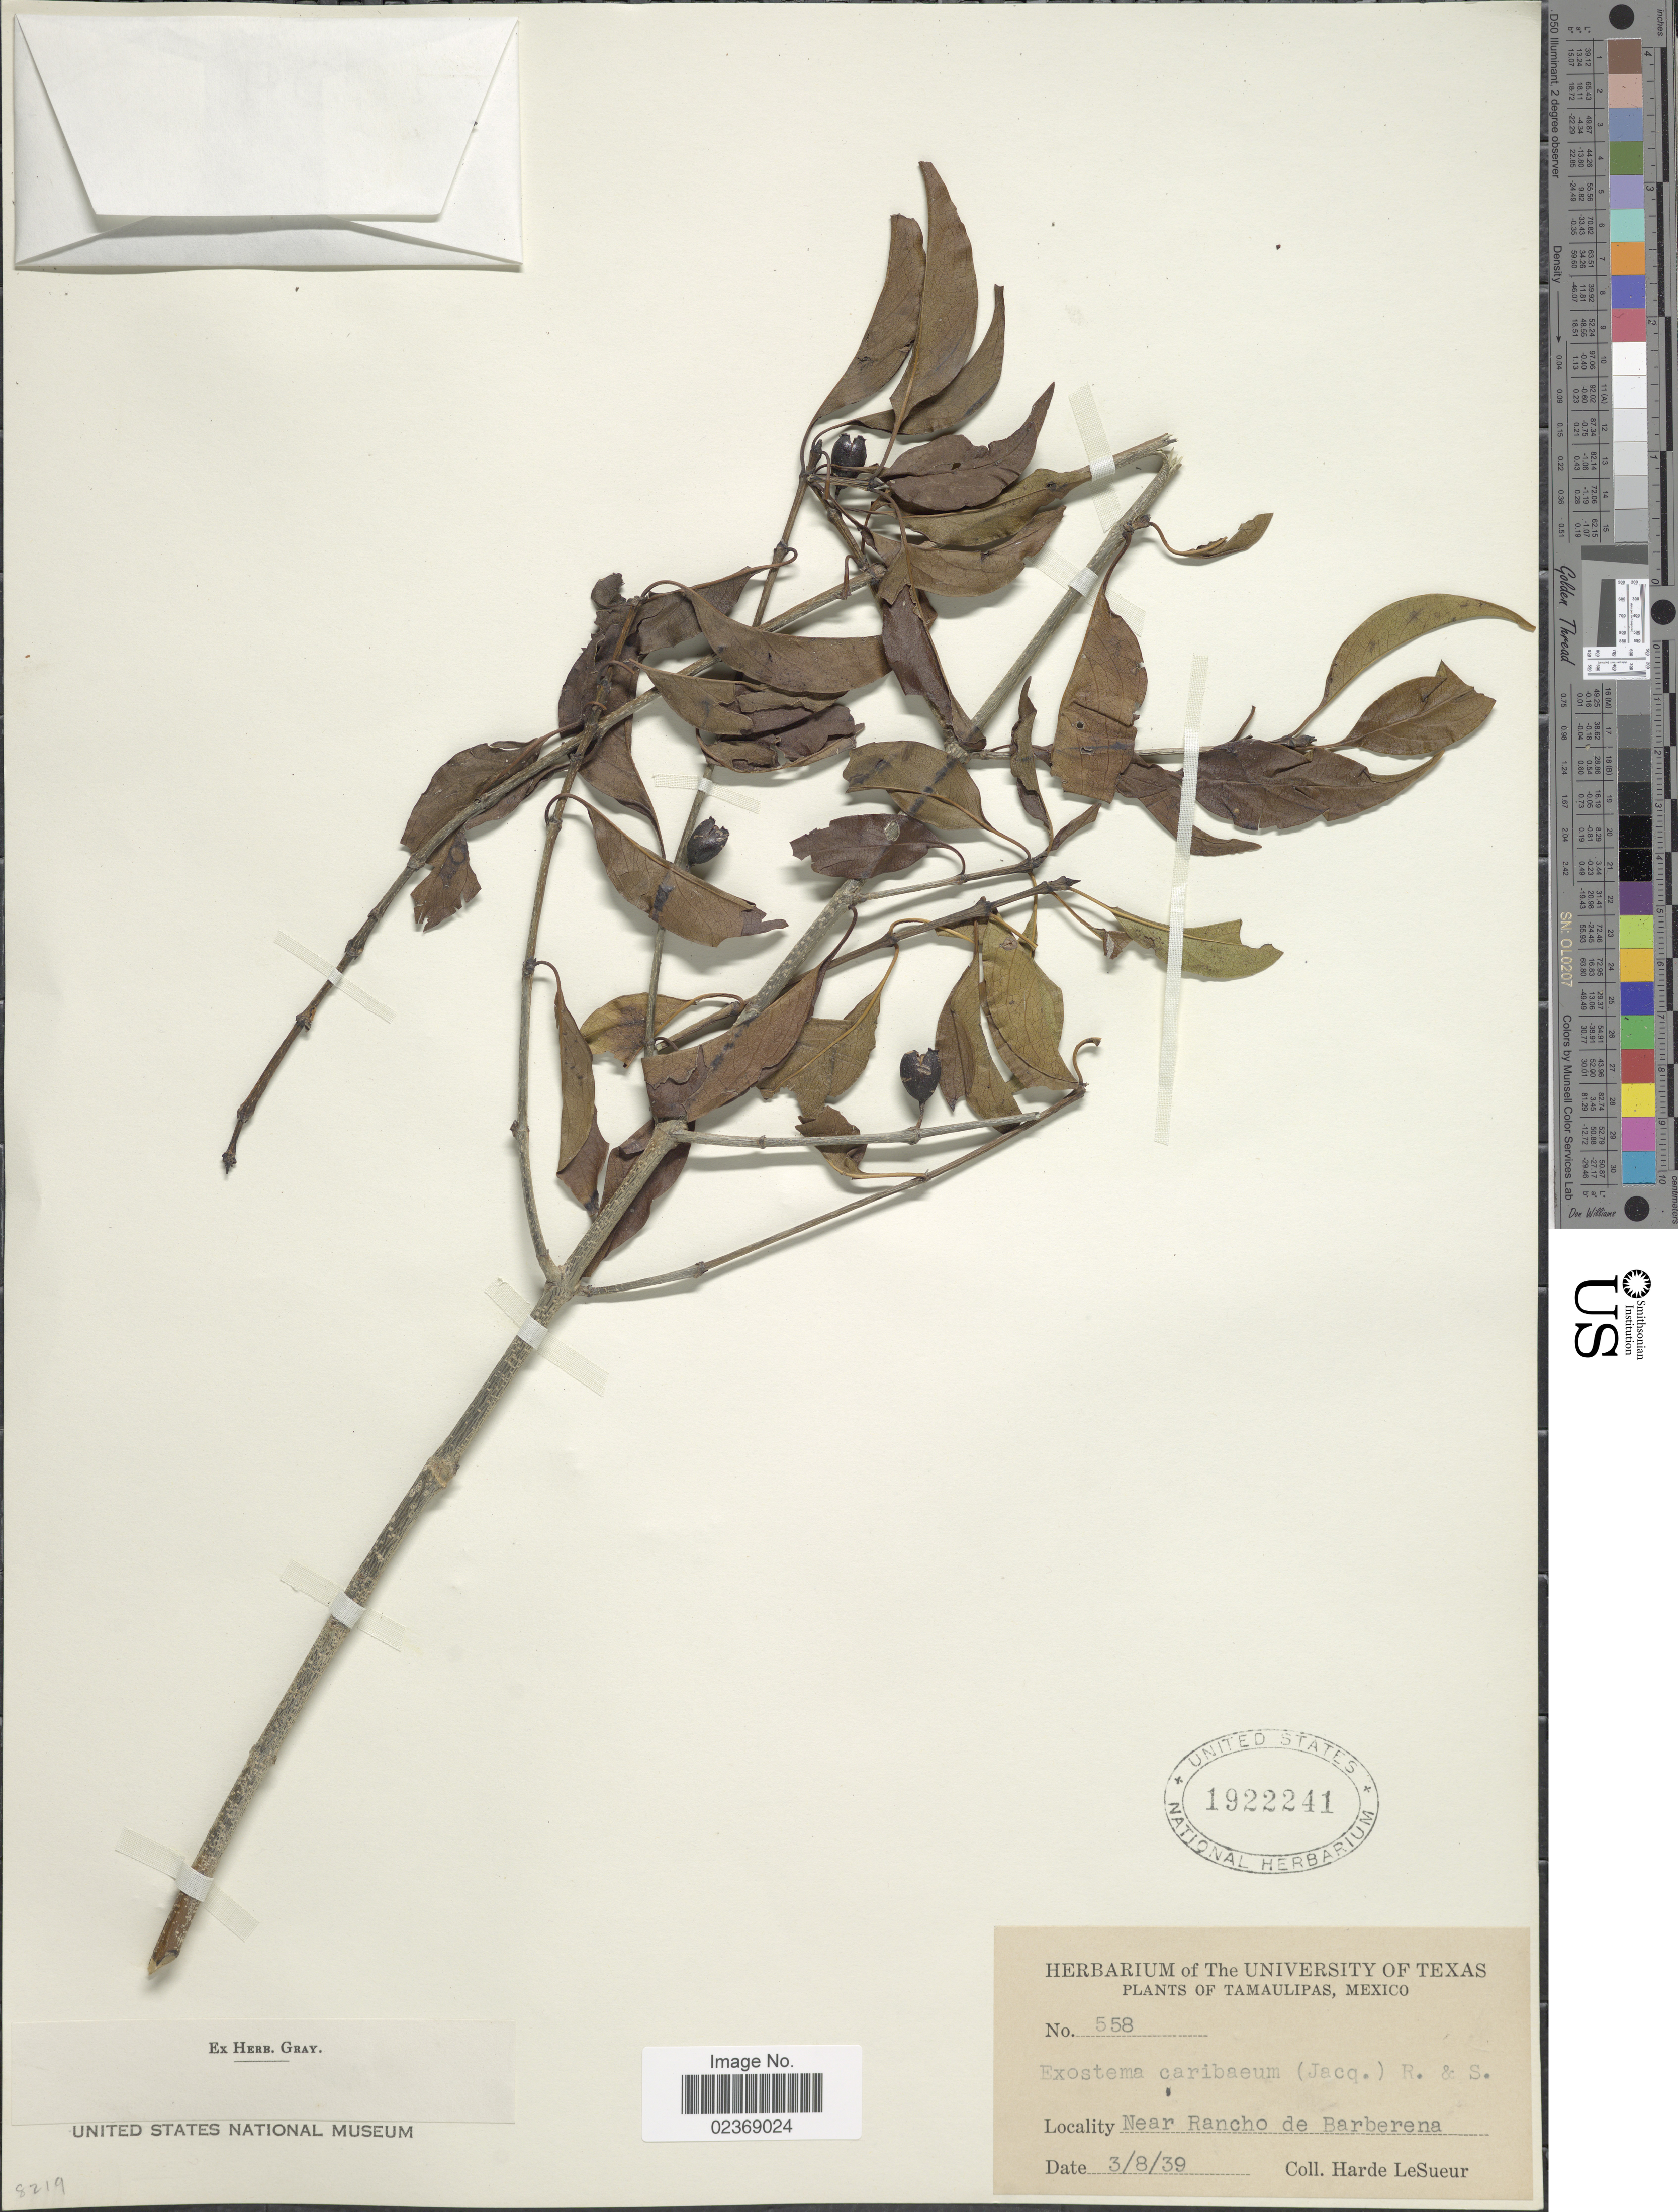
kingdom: Plantae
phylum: Tracheophyta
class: Magnoliopsida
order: Gentianales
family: Rubiaceae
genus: Exostema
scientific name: Exostema caribaeum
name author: (Jacq.) Roem. & Schult.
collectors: H. LeSueur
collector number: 558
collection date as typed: Transcribed d/m/y: 3/8/39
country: Mexico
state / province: Tamaulipas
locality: Near Rancho de Barberena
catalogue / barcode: US 1922241